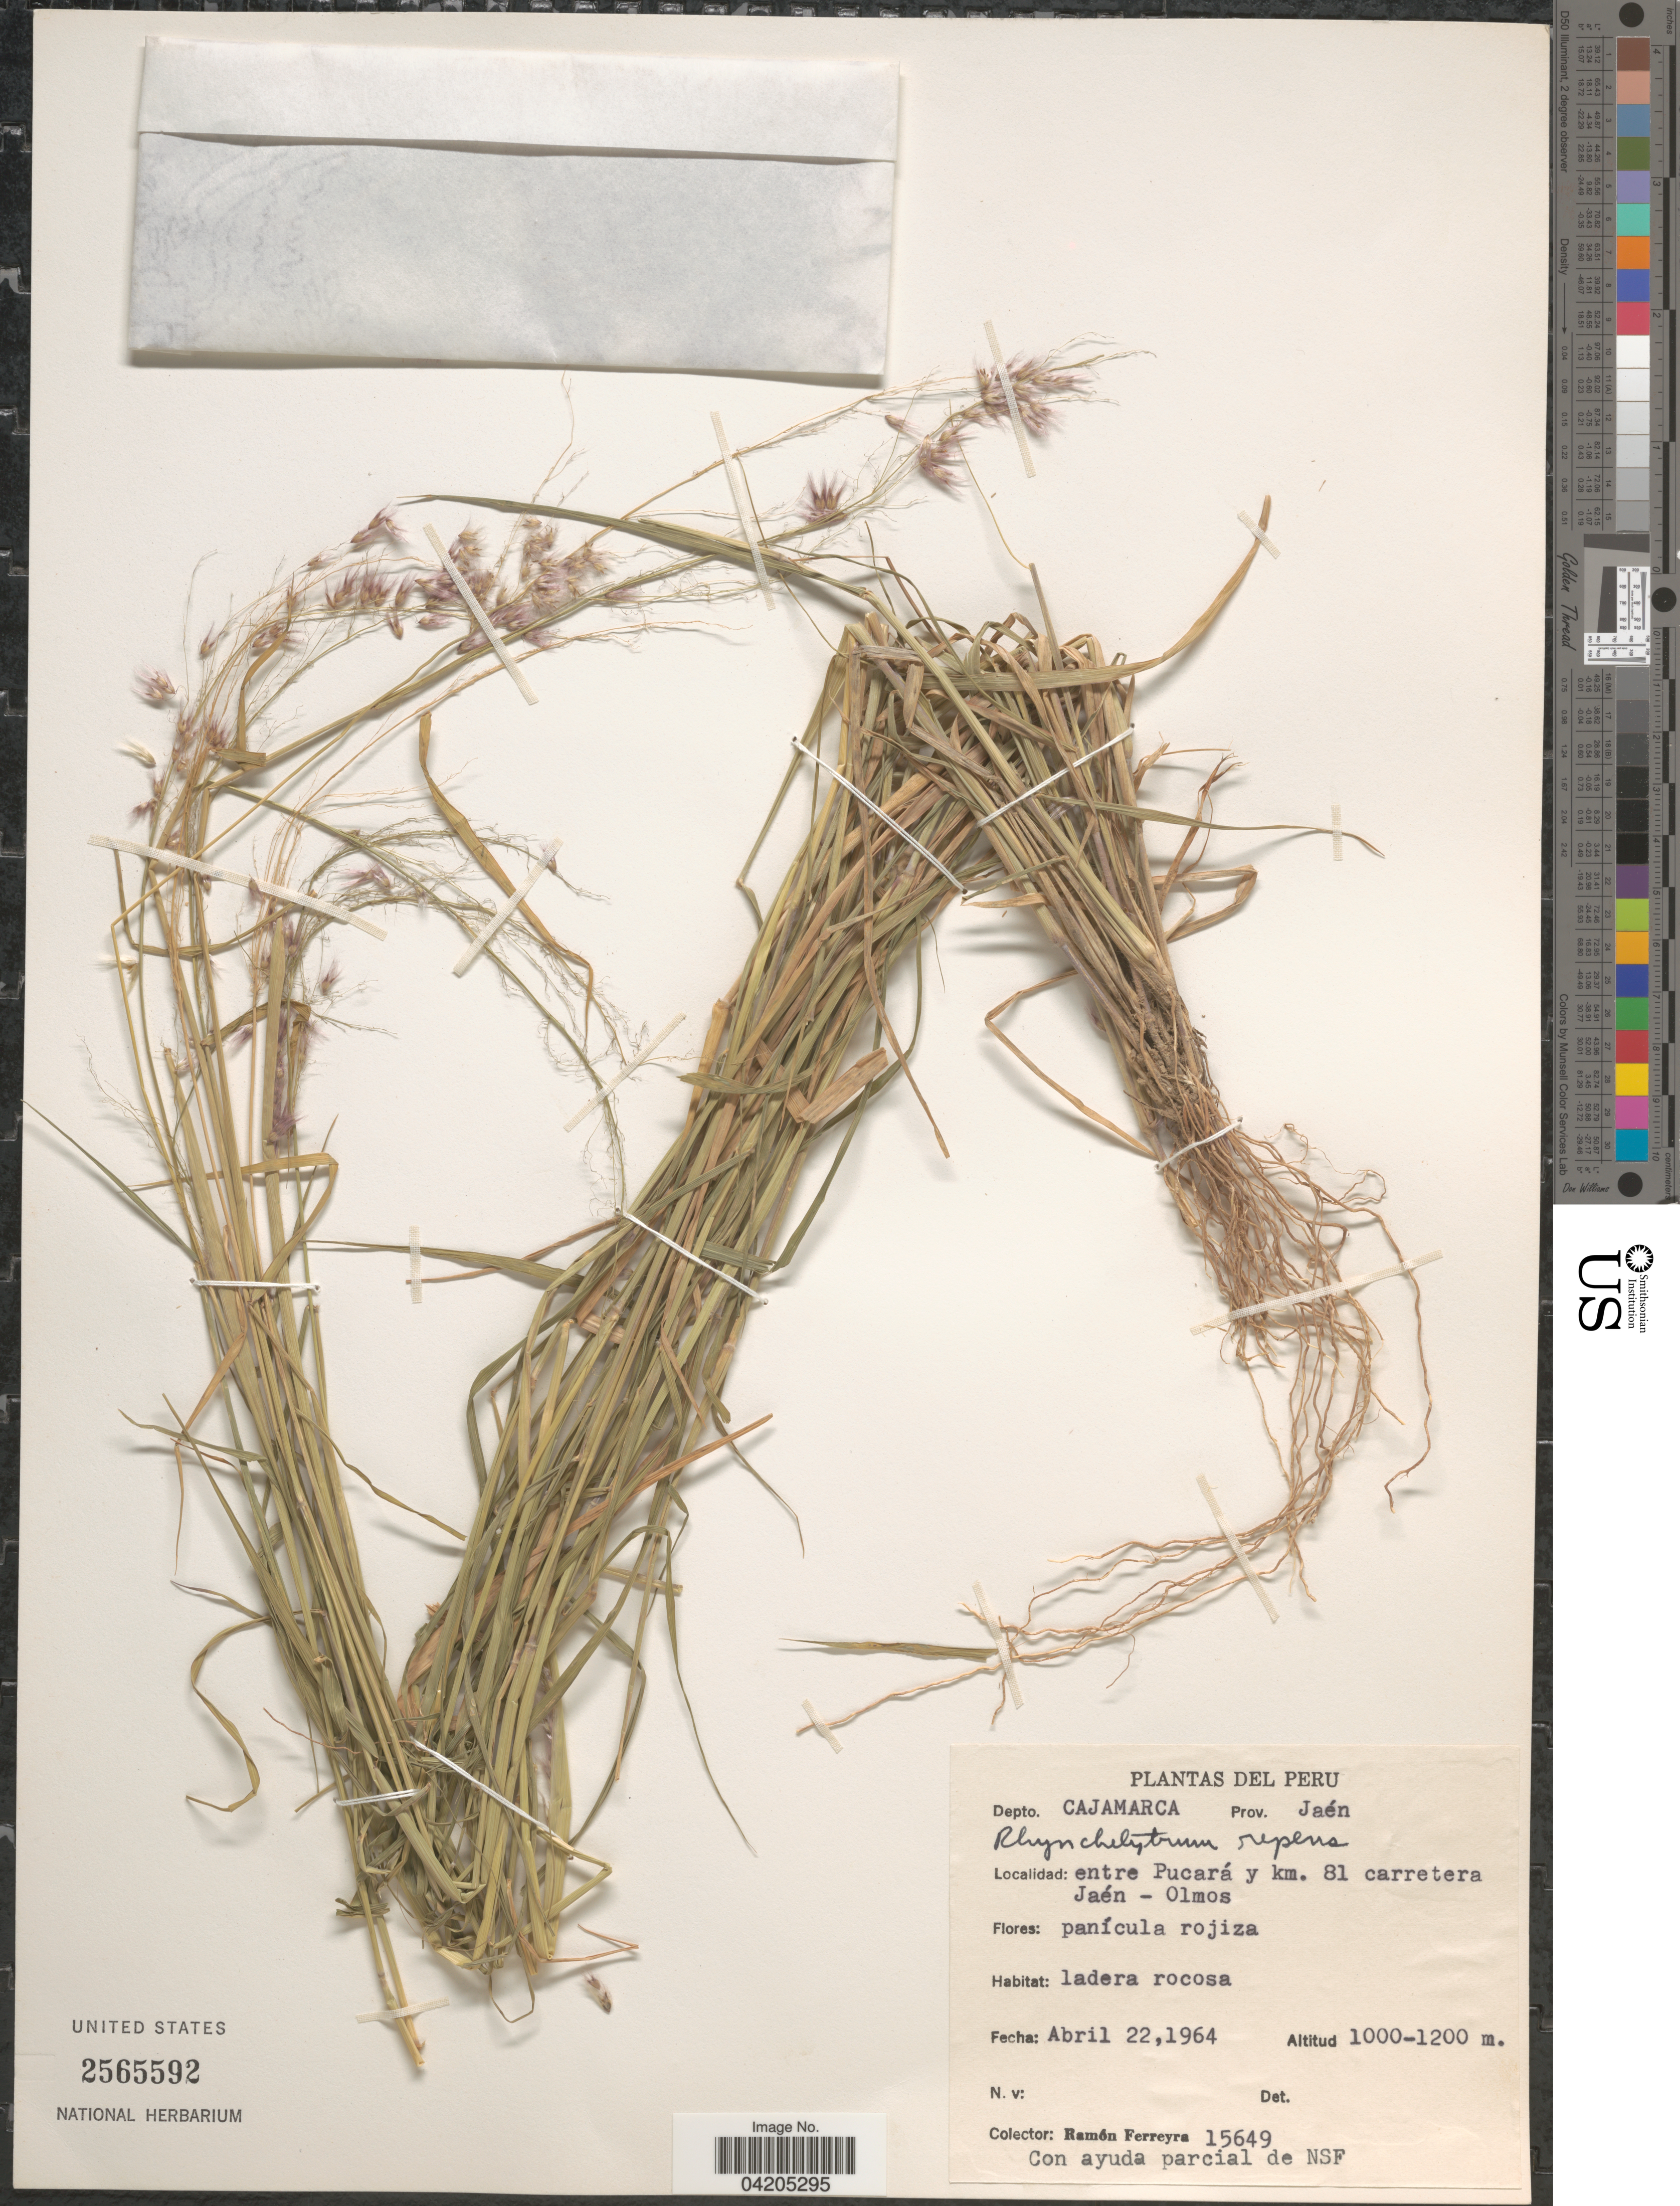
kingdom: Plantae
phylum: Tracheophyta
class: Liliopsida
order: Poales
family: Poaceae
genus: Melinis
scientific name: Melinis repens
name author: (Willd.) Zizka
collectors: R. A. Ferreyra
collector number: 15649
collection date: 1964-04-22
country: Peru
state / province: Cajamarca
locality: Depto. Cajamarca. Prov. Jaén. entre Pucará y km. 81 carretera Jaén - Olmos.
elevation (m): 1000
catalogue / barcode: US 2565592